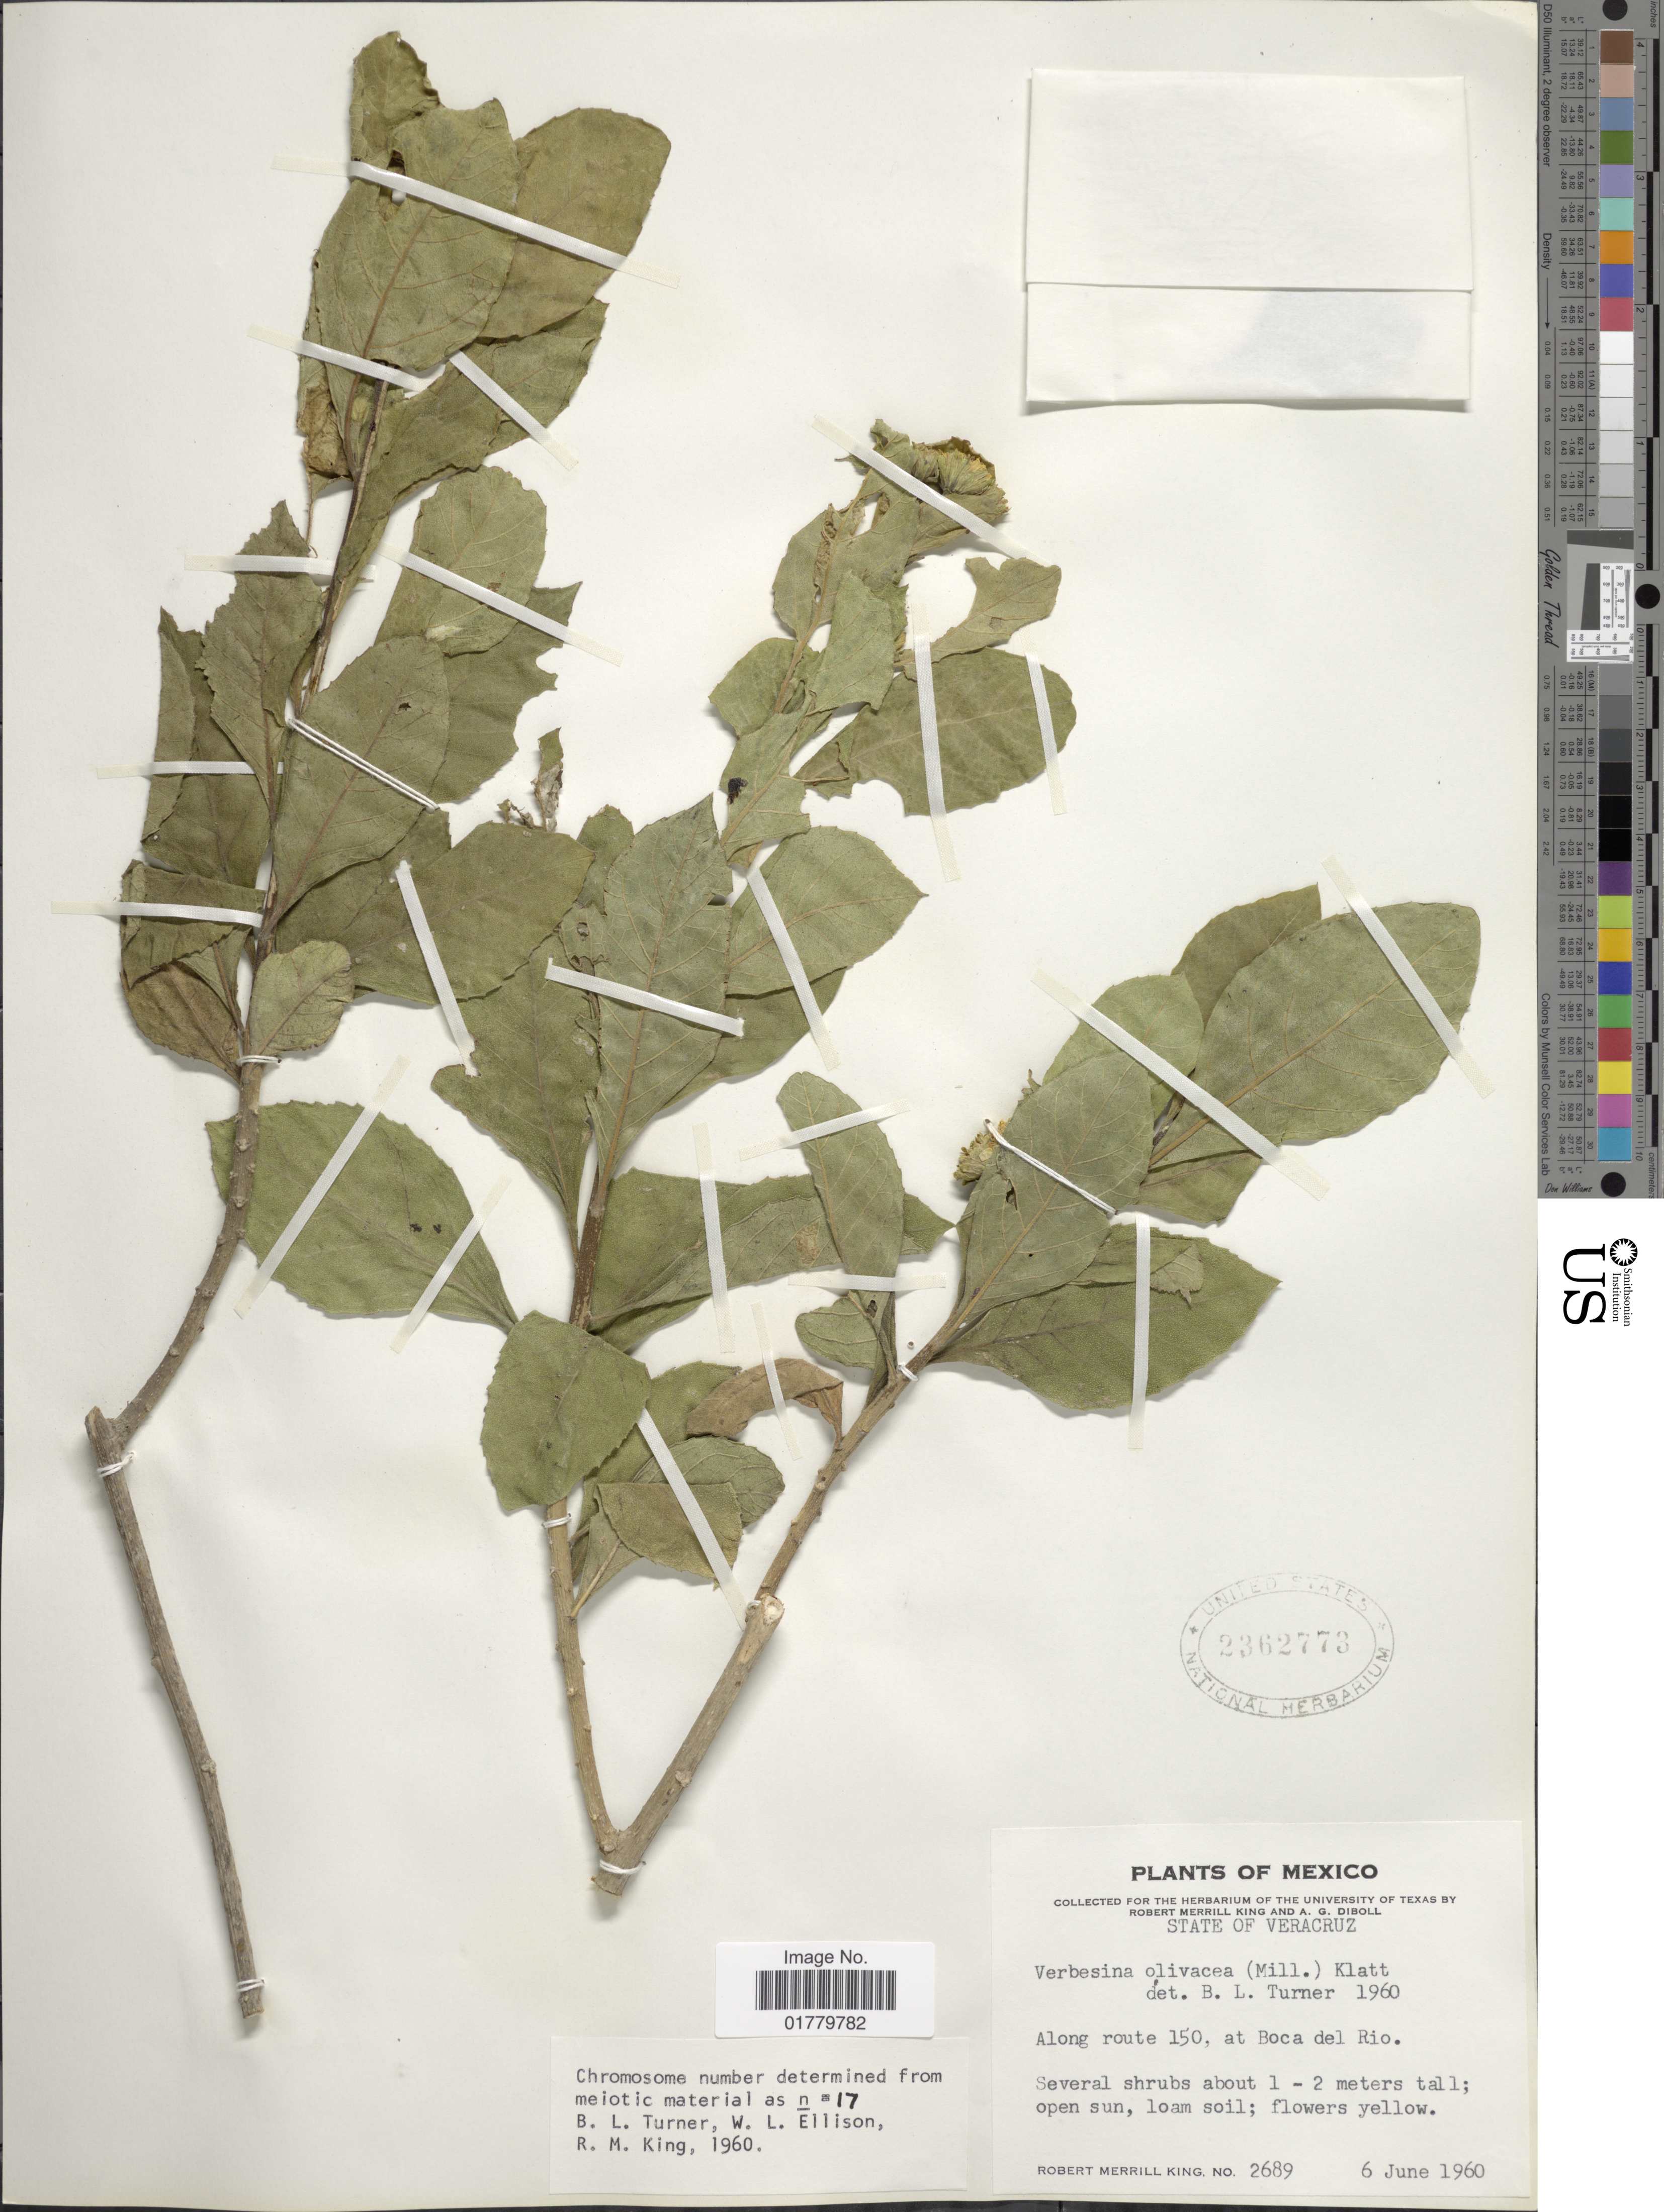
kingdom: Plantae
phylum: Tracheophyta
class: Magnoliopsida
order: Asterales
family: Asteraceae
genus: Verbesina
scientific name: Verbesina lindenii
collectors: R. M. King & A. Diboll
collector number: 2689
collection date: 1960-06-06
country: Mexico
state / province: Veracruz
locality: State of Veracruz. Along route 150, at Boca del Rio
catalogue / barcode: US 2362773